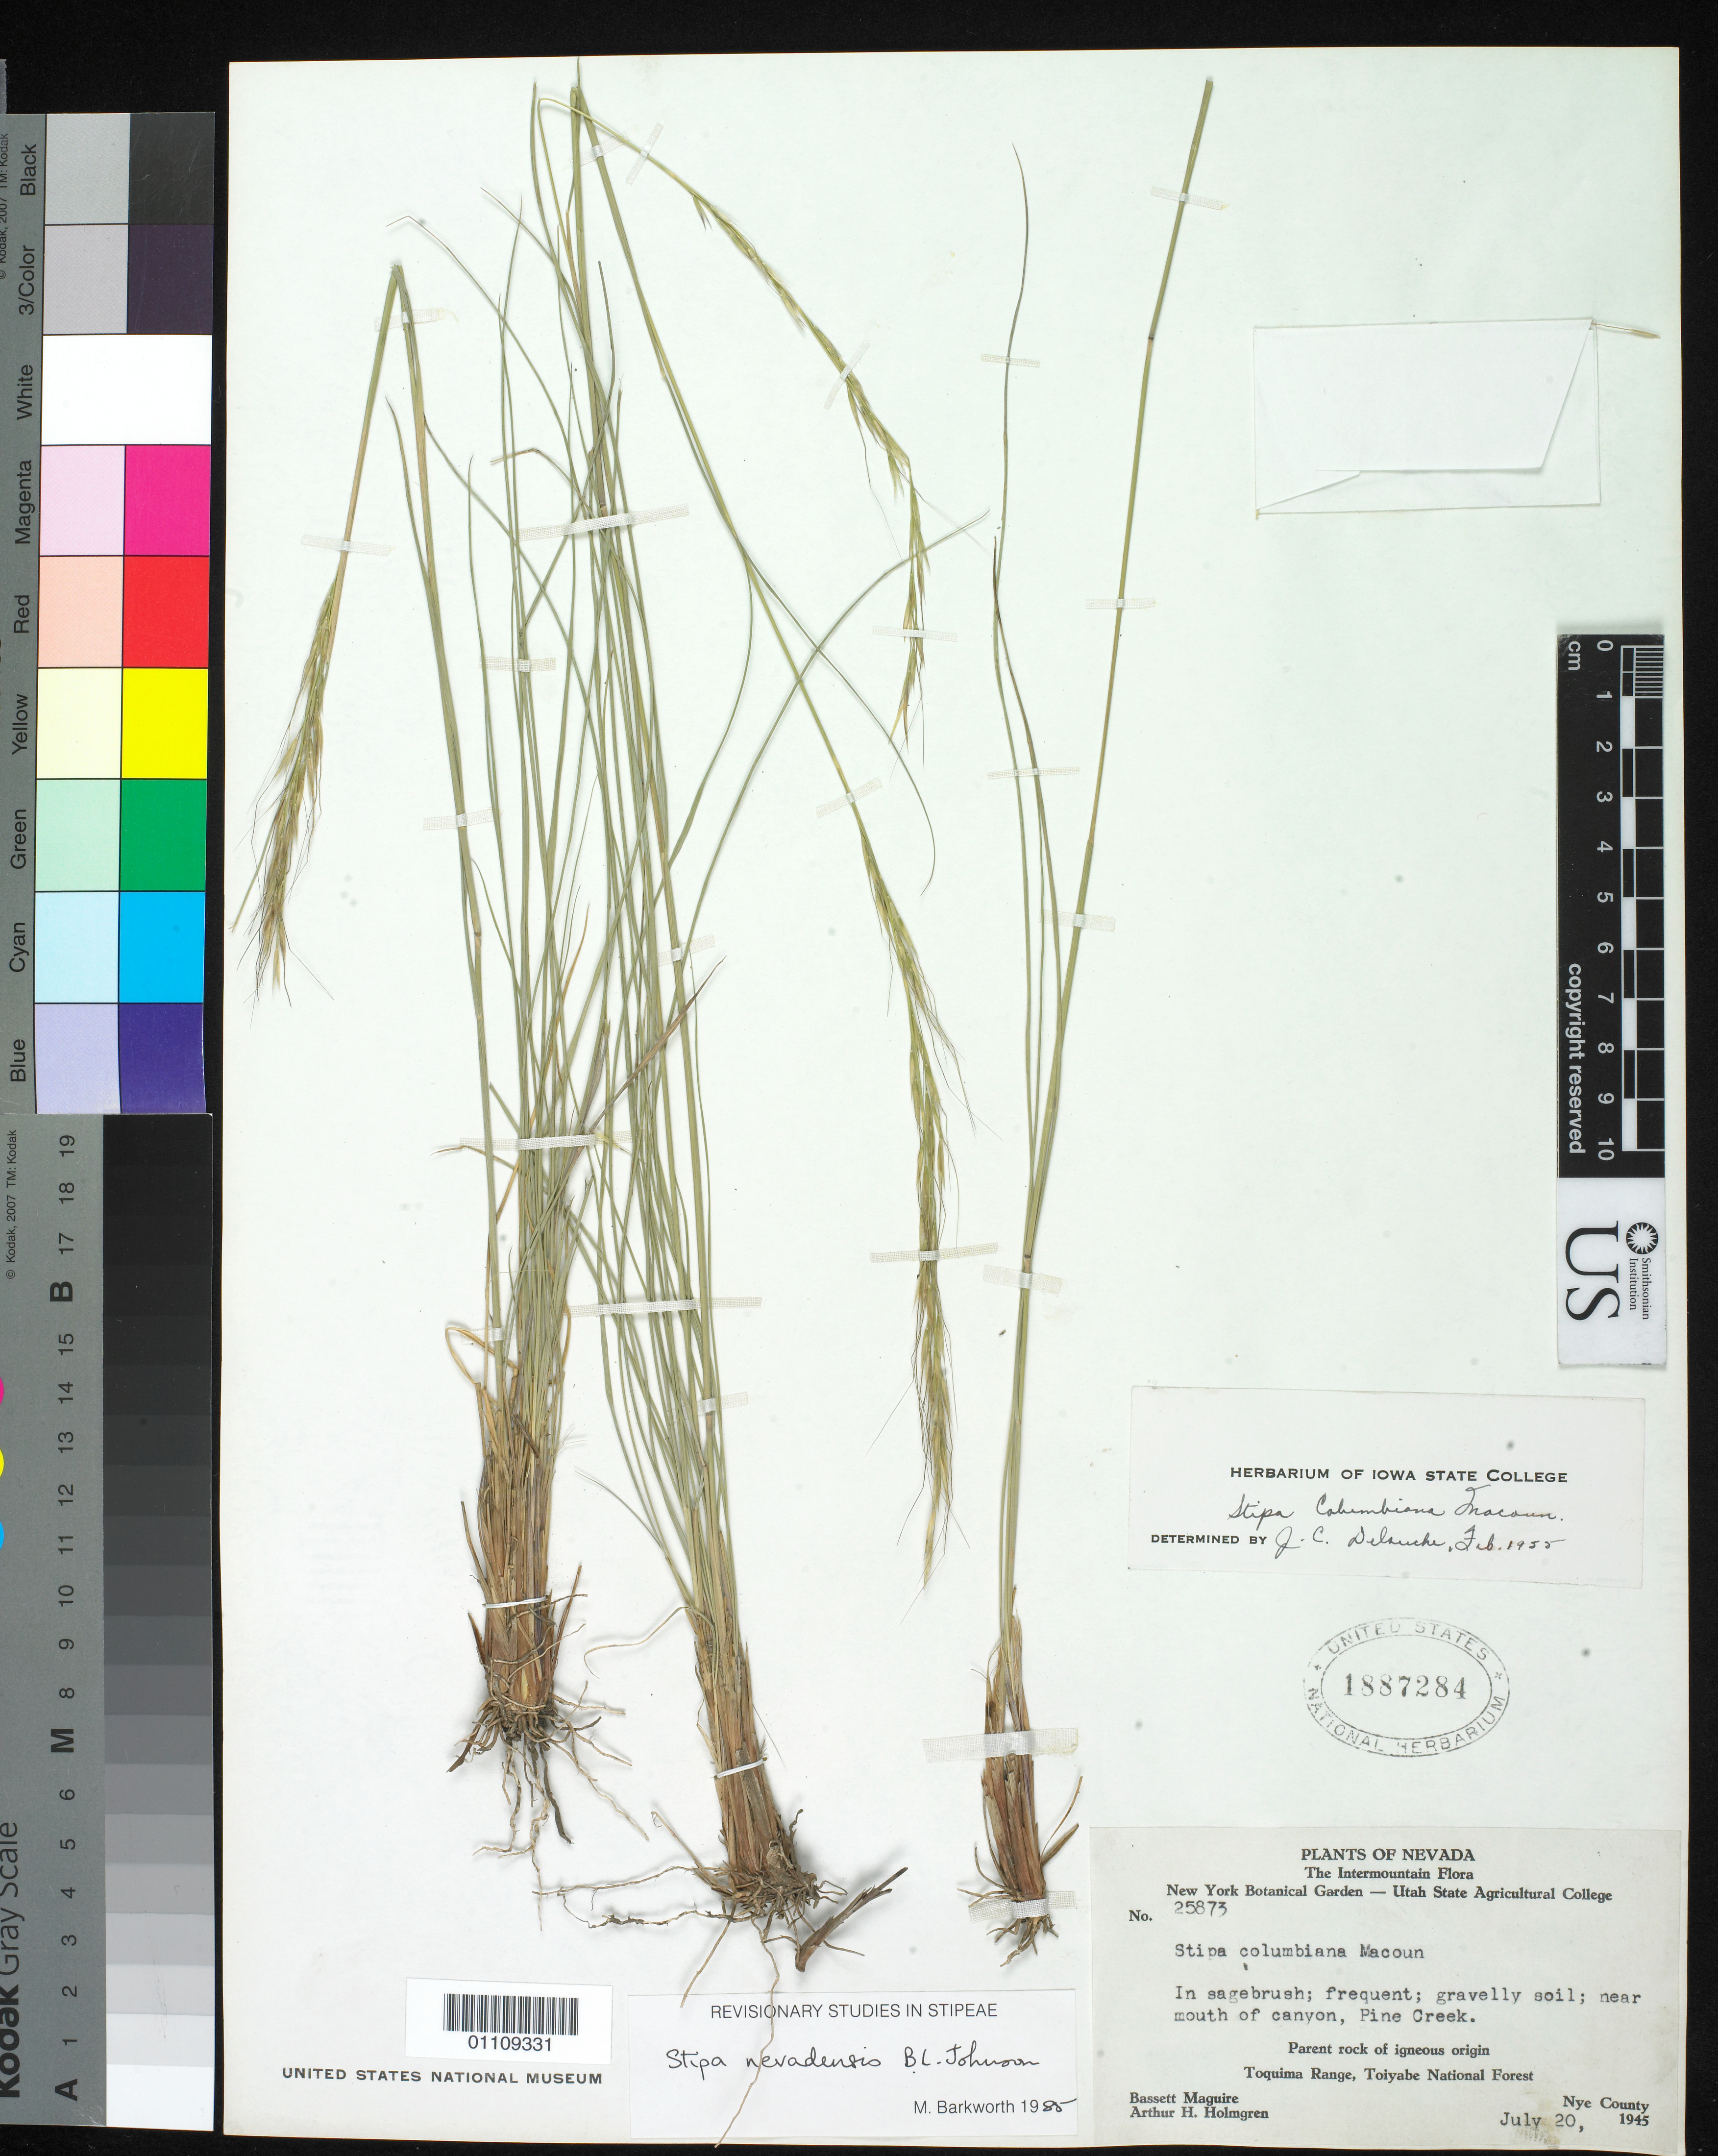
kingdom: Plantae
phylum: Tracheophyta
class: Liliopsida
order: Poales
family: Poaceae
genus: Eriocoma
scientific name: Eriocoma nevadensis ined.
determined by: Poaceae Reorganization Project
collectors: B. Maguire & A. H. Holmgren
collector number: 25837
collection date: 1945-07-20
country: United States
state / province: Nevada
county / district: Nye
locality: In sagebrush; frequent; gravelly soil; near mouth of canyon, Pine Creek.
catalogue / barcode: US 1887284